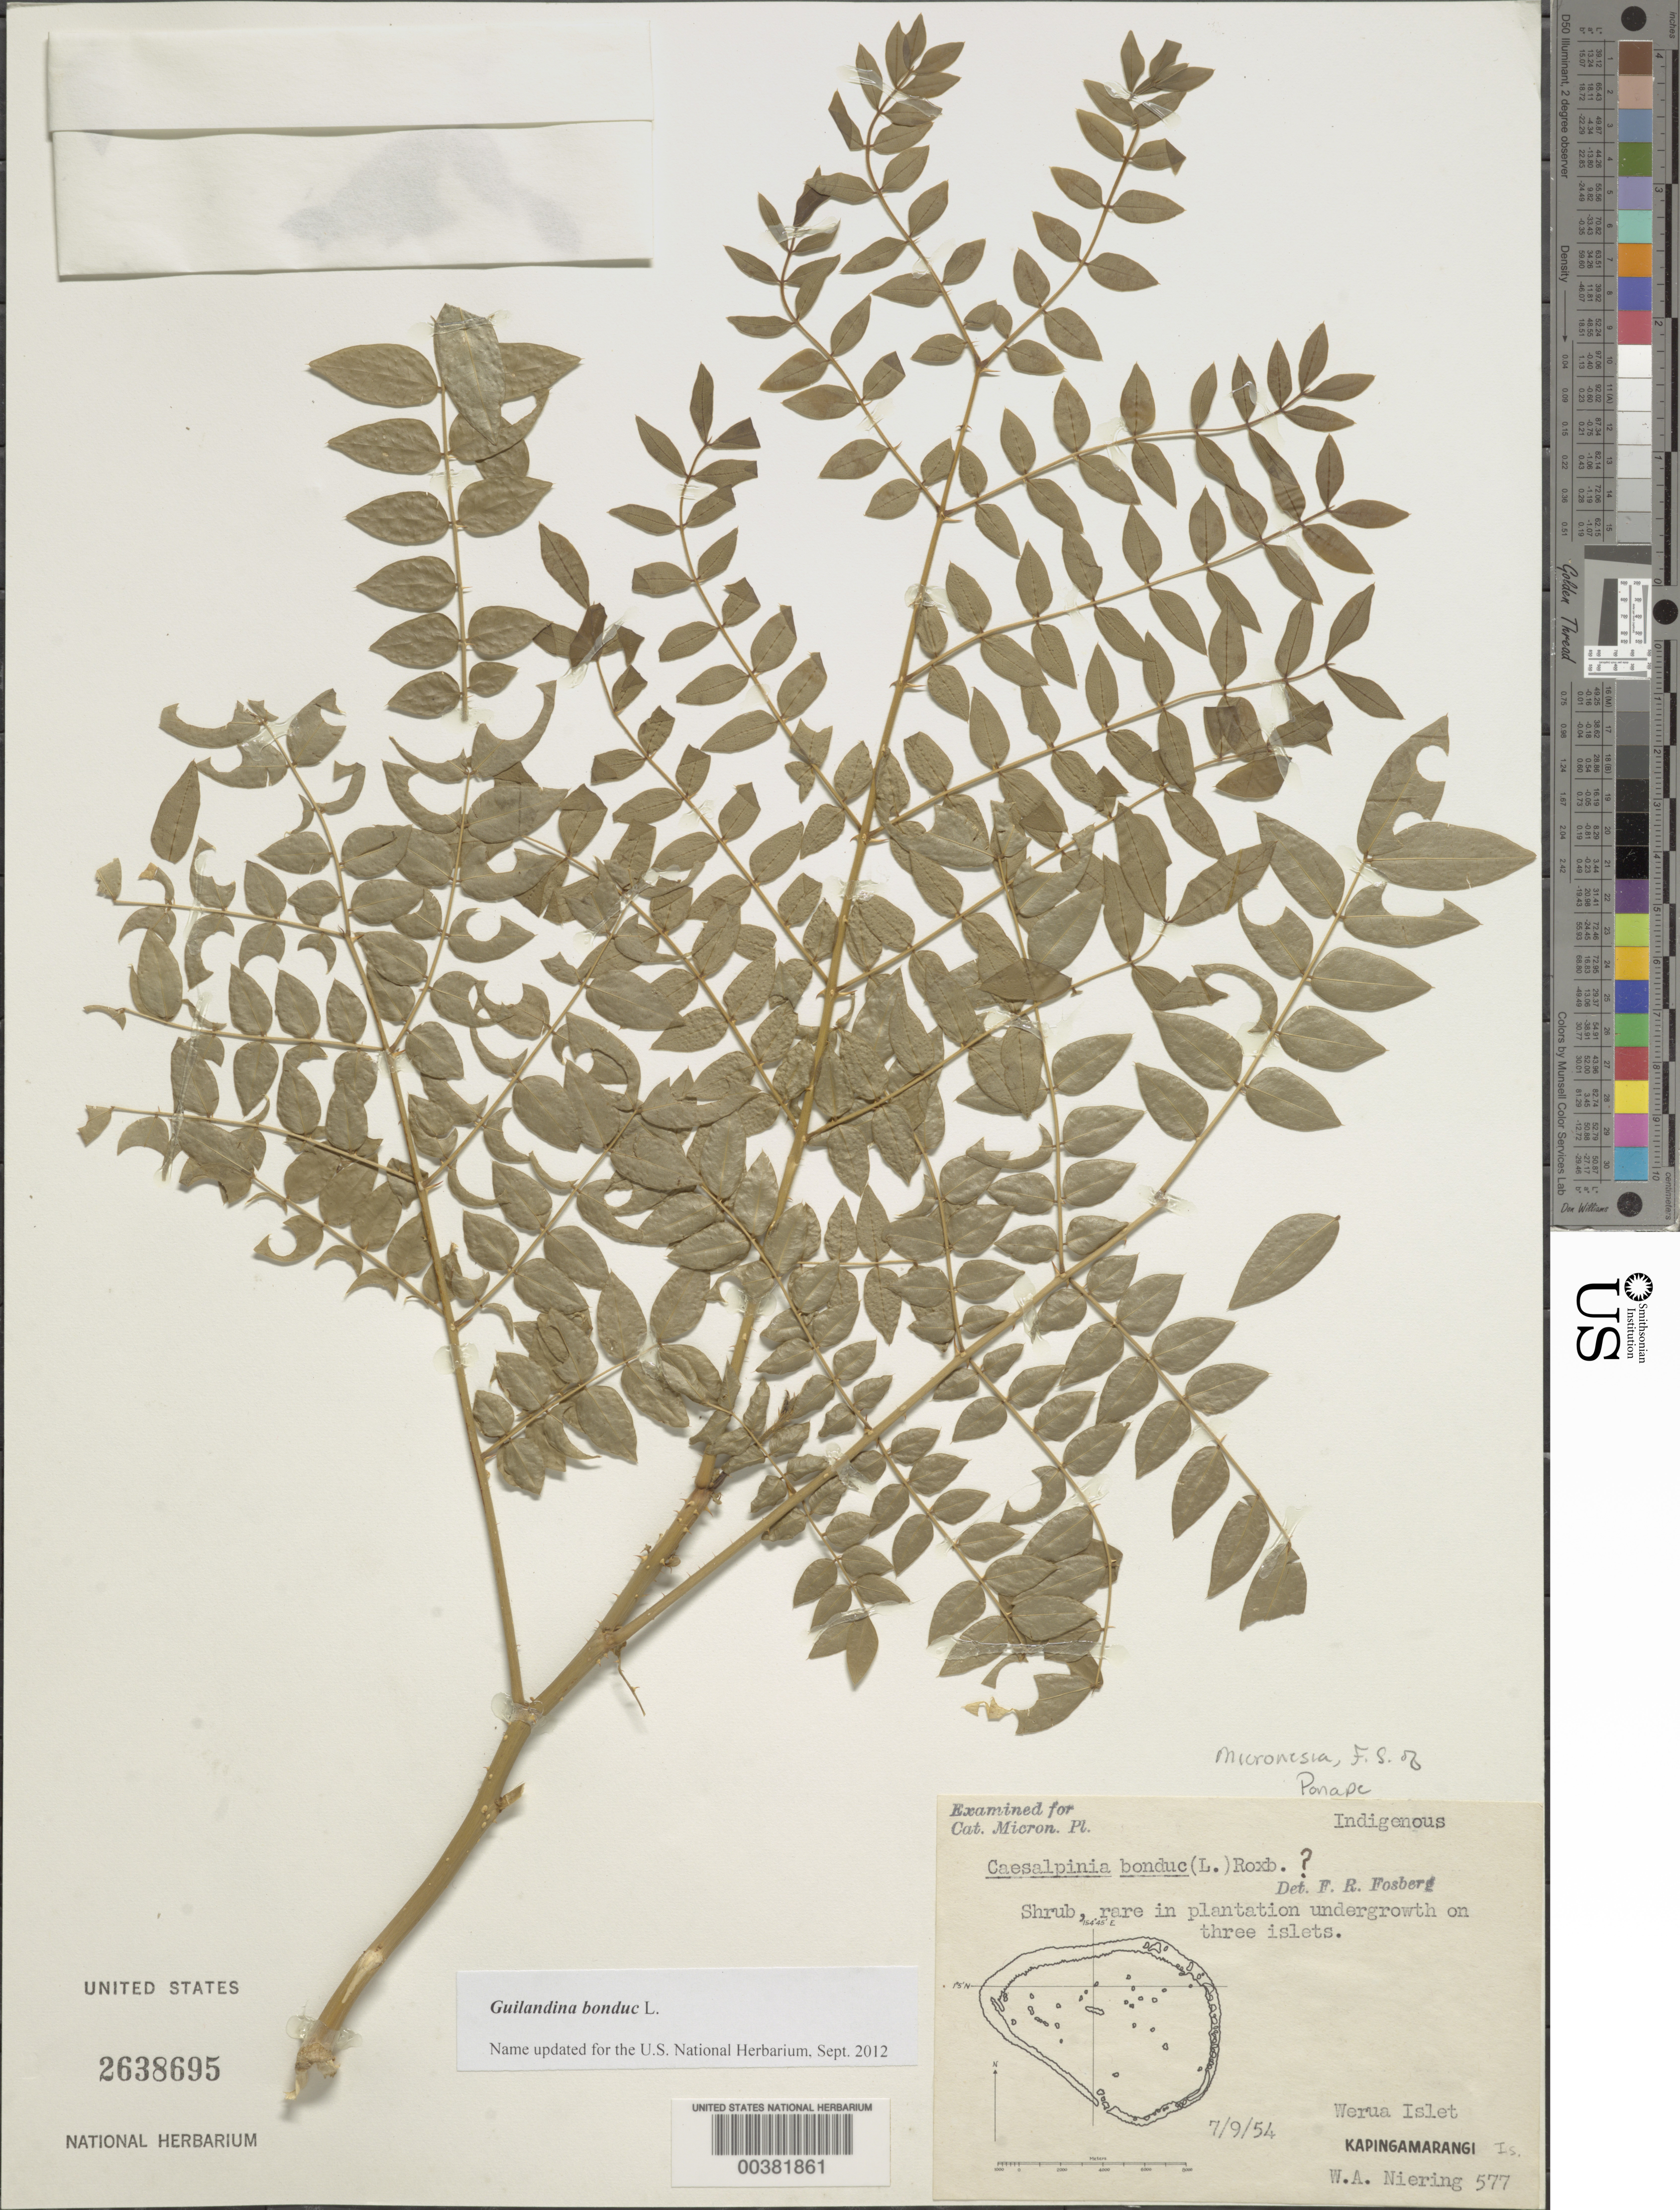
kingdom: Plantae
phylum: Tracheophyta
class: Magnoliopsida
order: Fabales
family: Fabaceae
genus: Guilandina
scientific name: Guilandina bonduc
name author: L.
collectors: W. Niering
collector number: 577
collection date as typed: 07 Sep 1954 or 09 Jul 1954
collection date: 1954-07-09 or 1954-09-07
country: Micronesia, Federated States of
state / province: Pohnpei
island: Kapingamarangi Atoll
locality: Werua Islet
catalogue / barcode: US 2638695